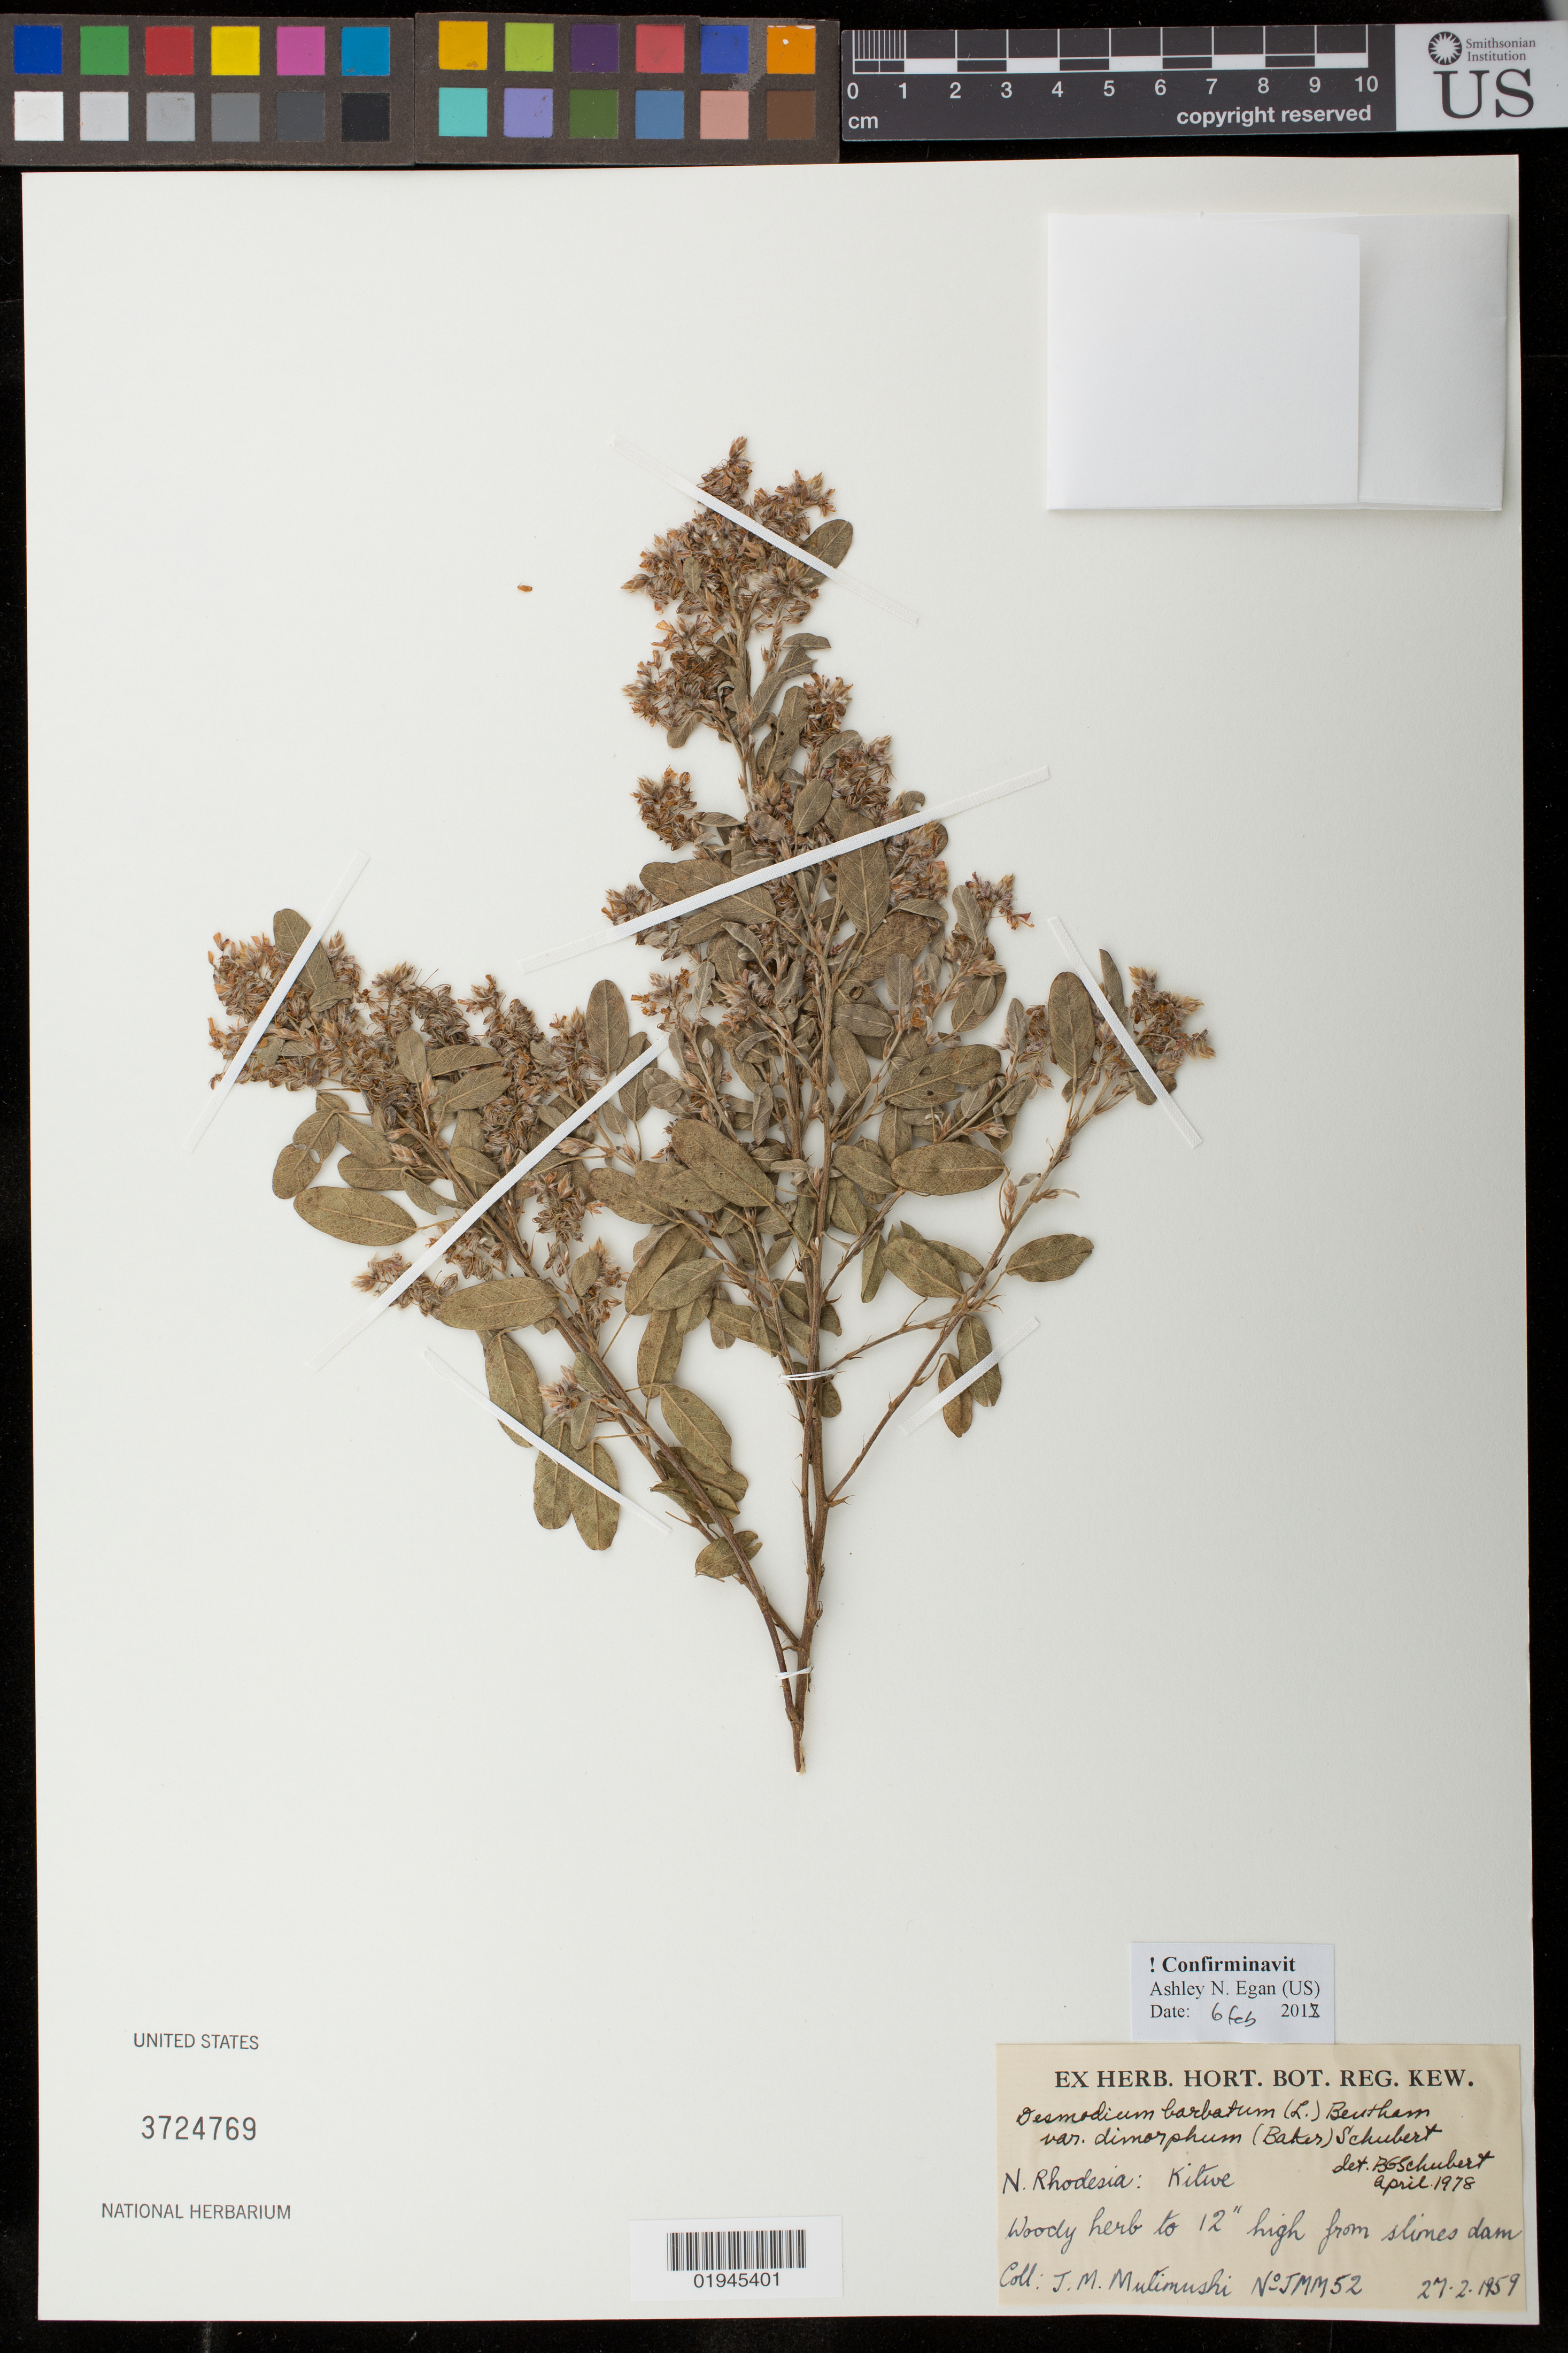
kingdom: Plantae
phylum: Tracheophyta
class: Magnoliopsida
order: Fabales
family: Fabaceae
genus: Grona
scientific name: Grona barbata var. dimorpha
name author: (Welw. ex Baker) H. Ohashi & K. Ohashi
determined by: Strong, Mark T., (BOT), Smithsonian Institution - National Museum of Natural History (UNITED STATES)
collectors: J. Mutimushi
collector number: JMM52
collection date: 1959-02-27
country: Zambia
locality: N. Rhodesia, Kitwe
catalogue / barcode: US 3724769